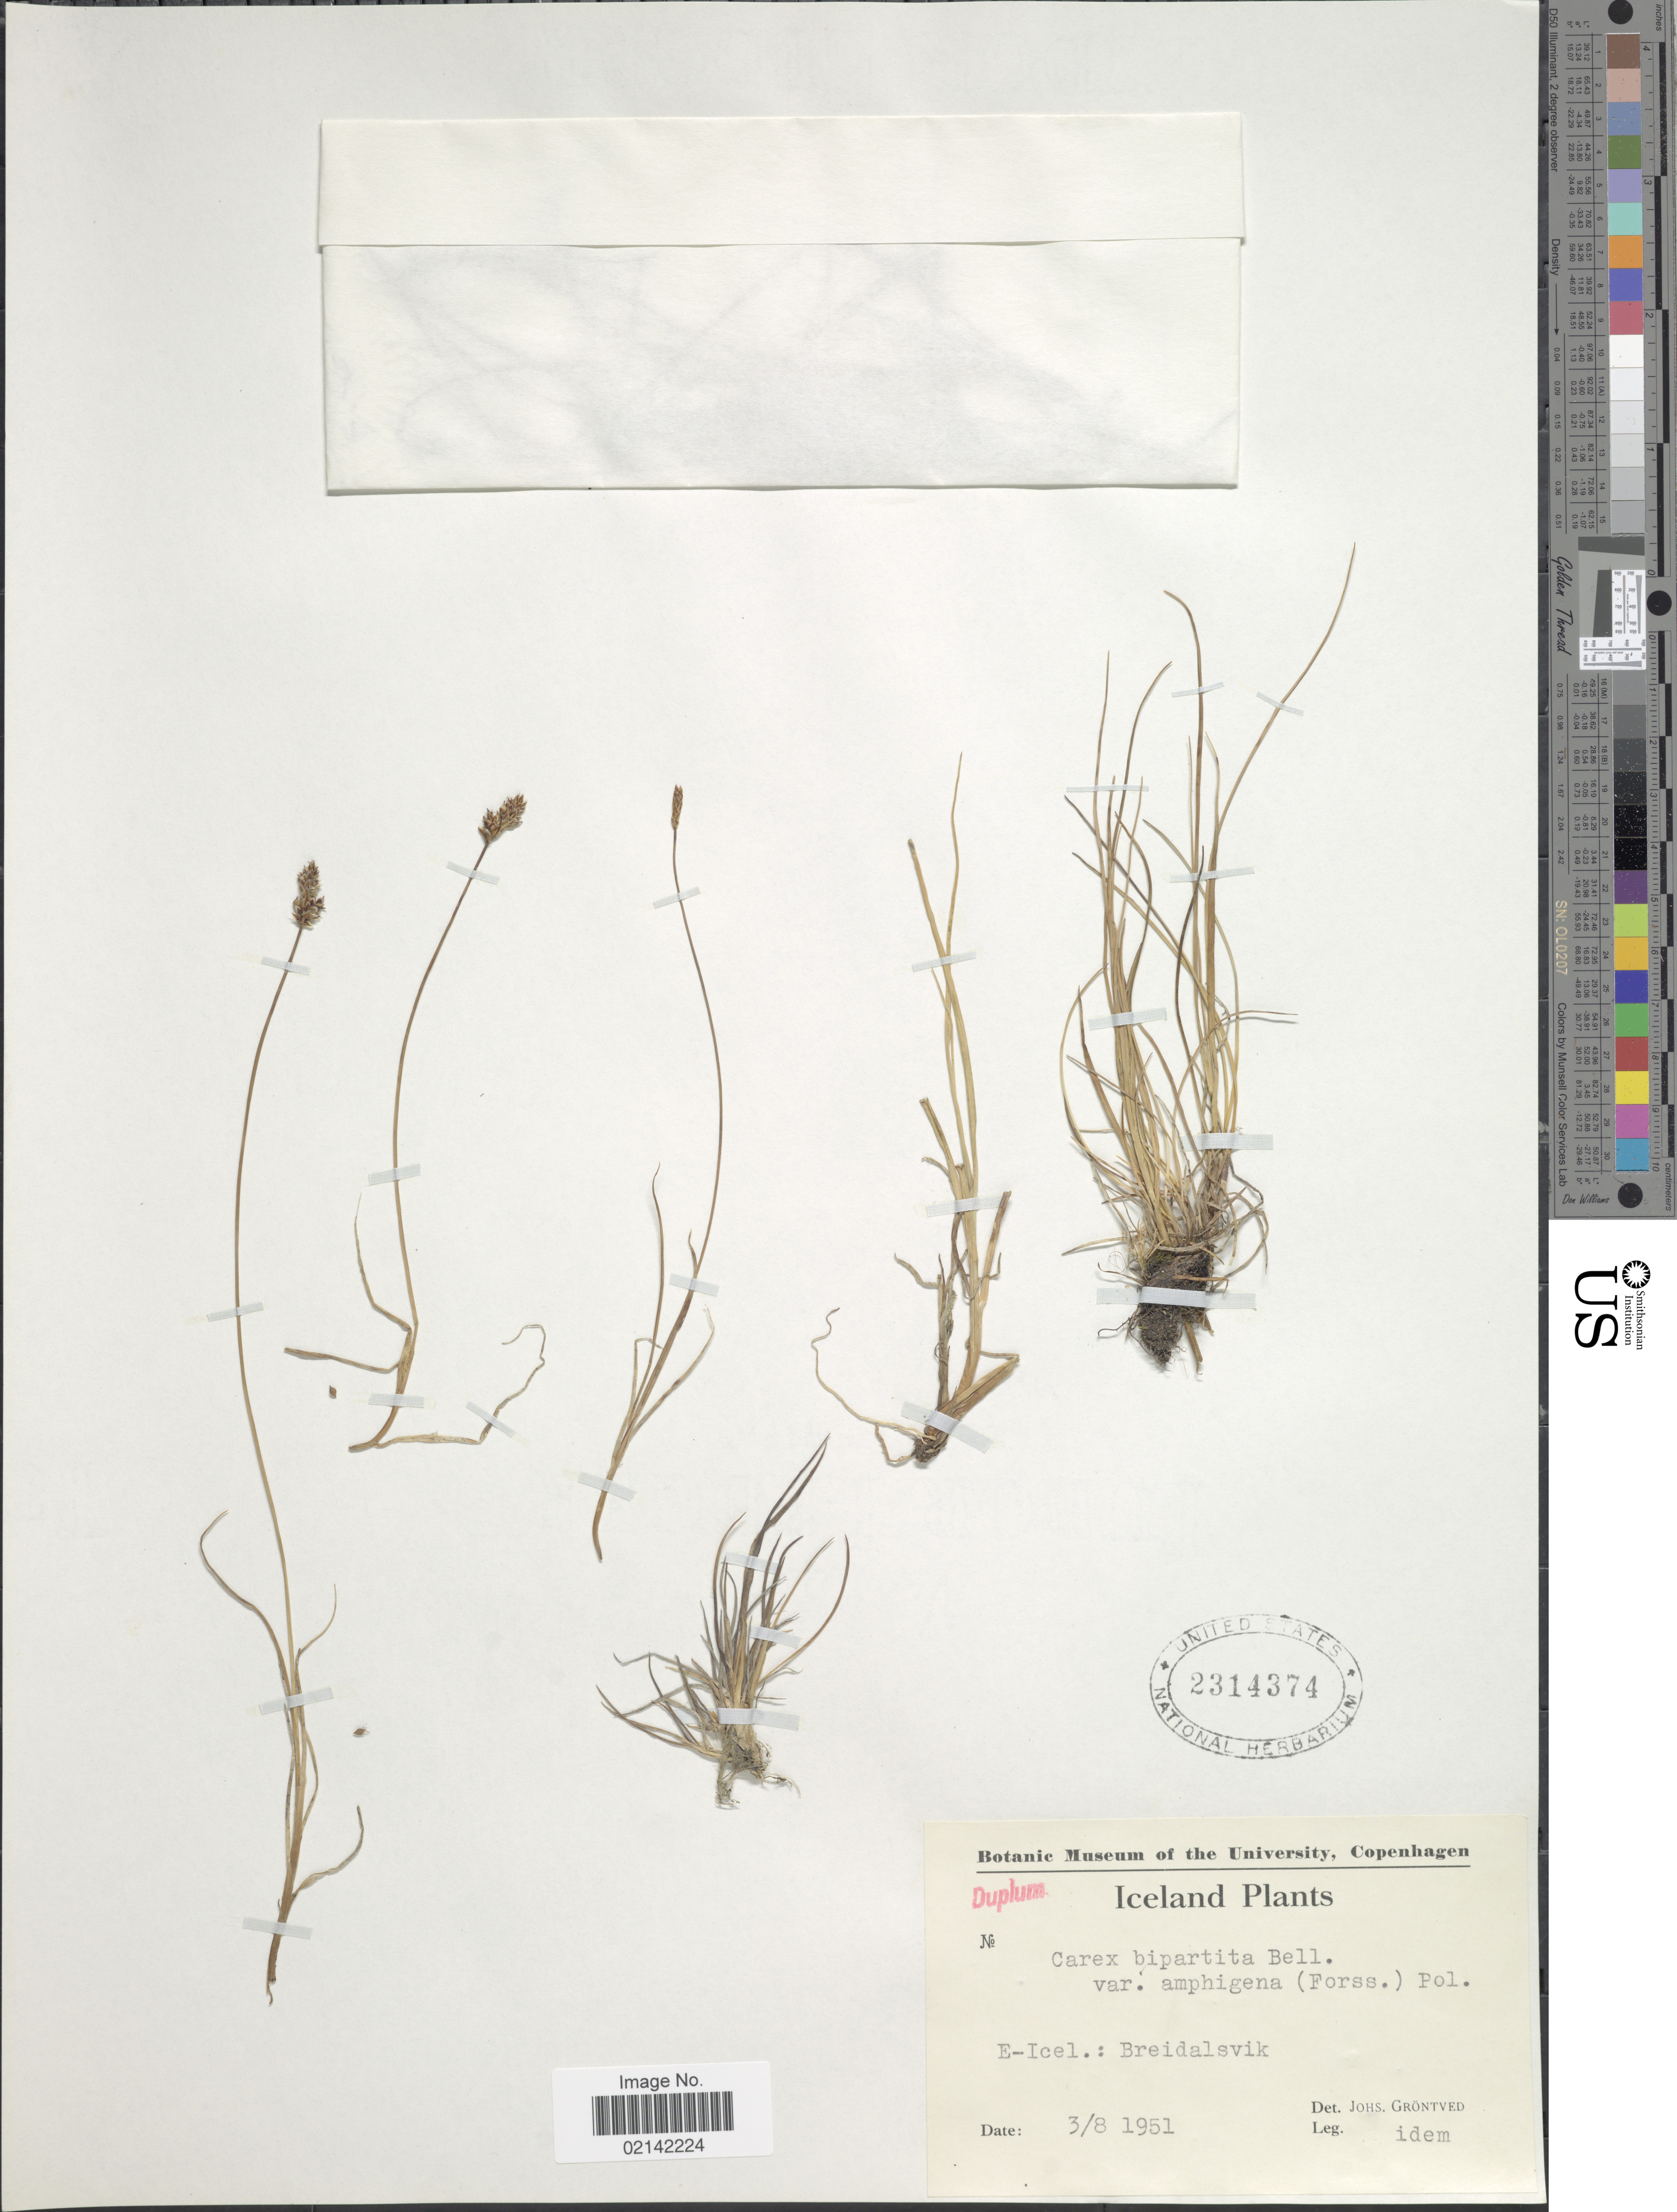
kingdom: Plantae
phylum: Tracheophyta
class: Liliopsida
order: Poales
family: Cyperaceae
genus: Carex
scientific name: Carex lachenalii subsp. lachenalii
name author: Schkuhr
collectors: J. Gröntved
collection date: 1951-08-03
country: Iceland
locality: E-Icel.: Breidalsvik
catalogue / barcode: US 2314374